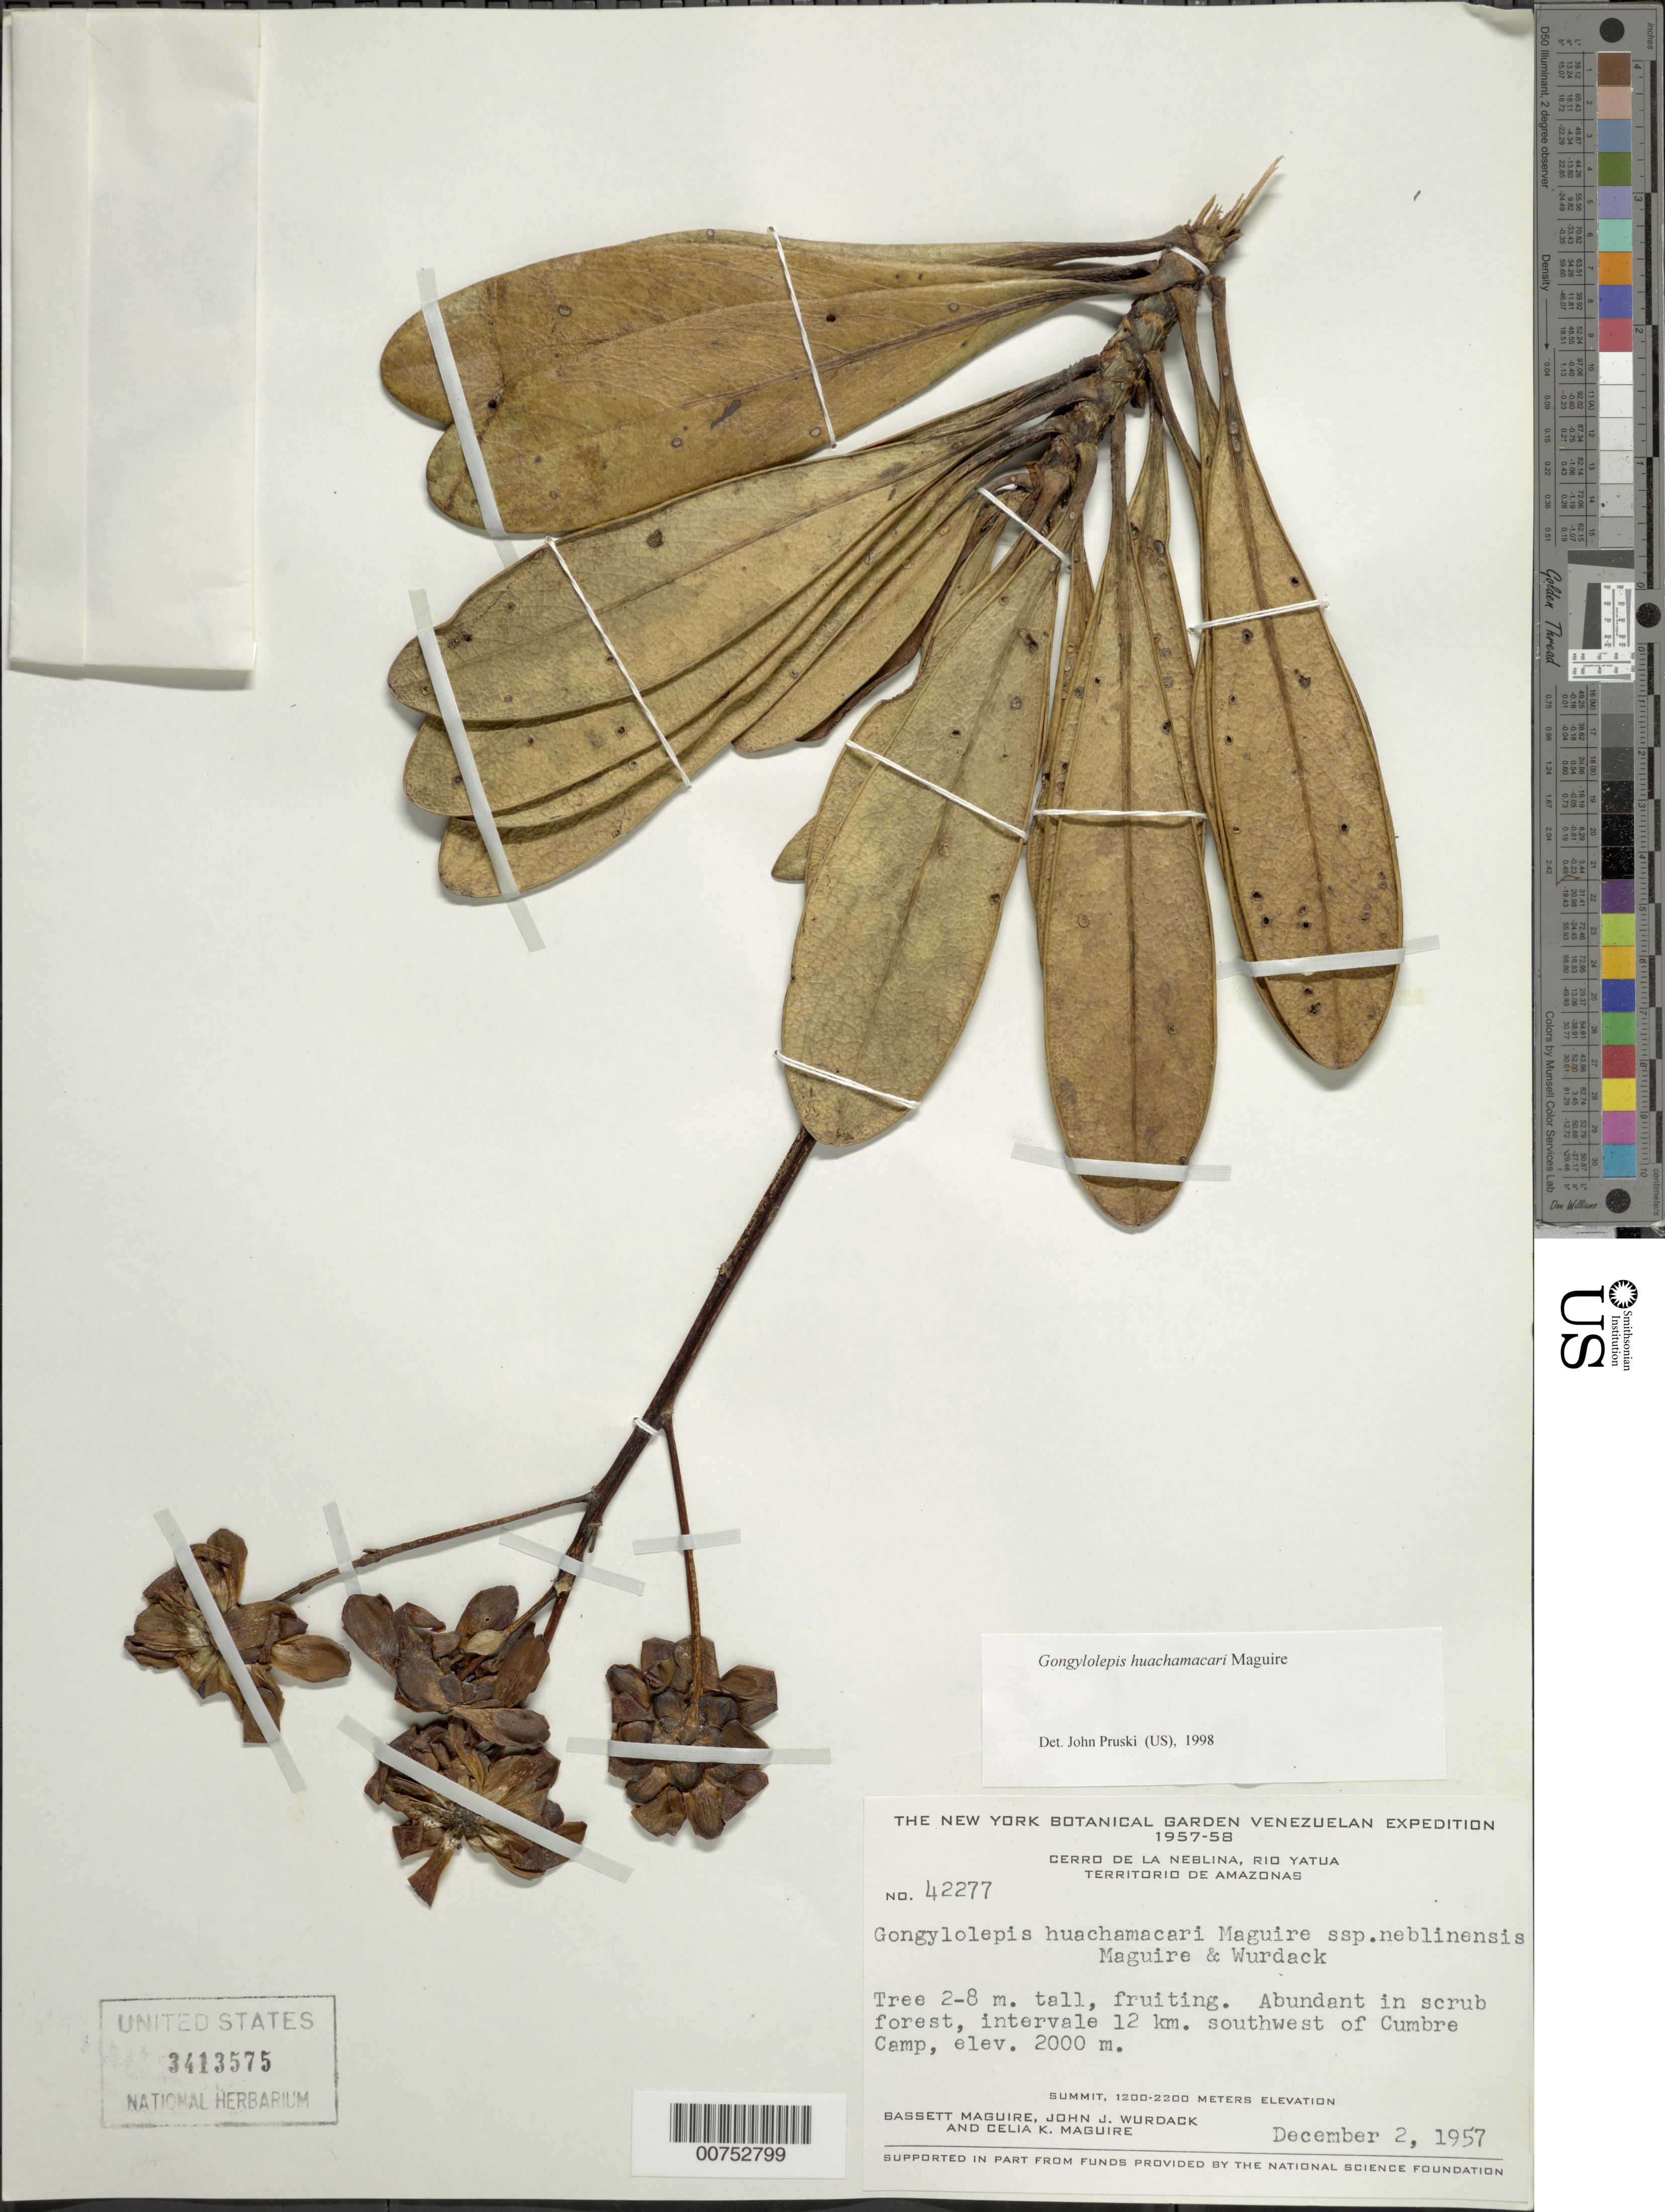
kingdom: Plantae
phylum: Tracheophyta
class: Magnoliopsida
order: Asterales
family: Asteraceae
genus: Gongylolepis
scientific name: Gongylolepis huachamacari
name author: Maguire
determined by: Pruski, J. F.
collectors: B. Maguire, J. J. Wurdack & C. K. Maguire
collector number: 42277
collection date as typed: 1-Dec-57 to 2-Dec-57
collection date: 1957-12-01/1957-12-02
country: Venezuela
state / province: Amazonas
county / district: Río Negro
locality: Cerro de la Neblina, Río Yatua, 5-18 km SW of Cumbre Camp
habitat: Summit. Scrub forest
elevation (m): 2000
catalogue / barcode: US 3413575